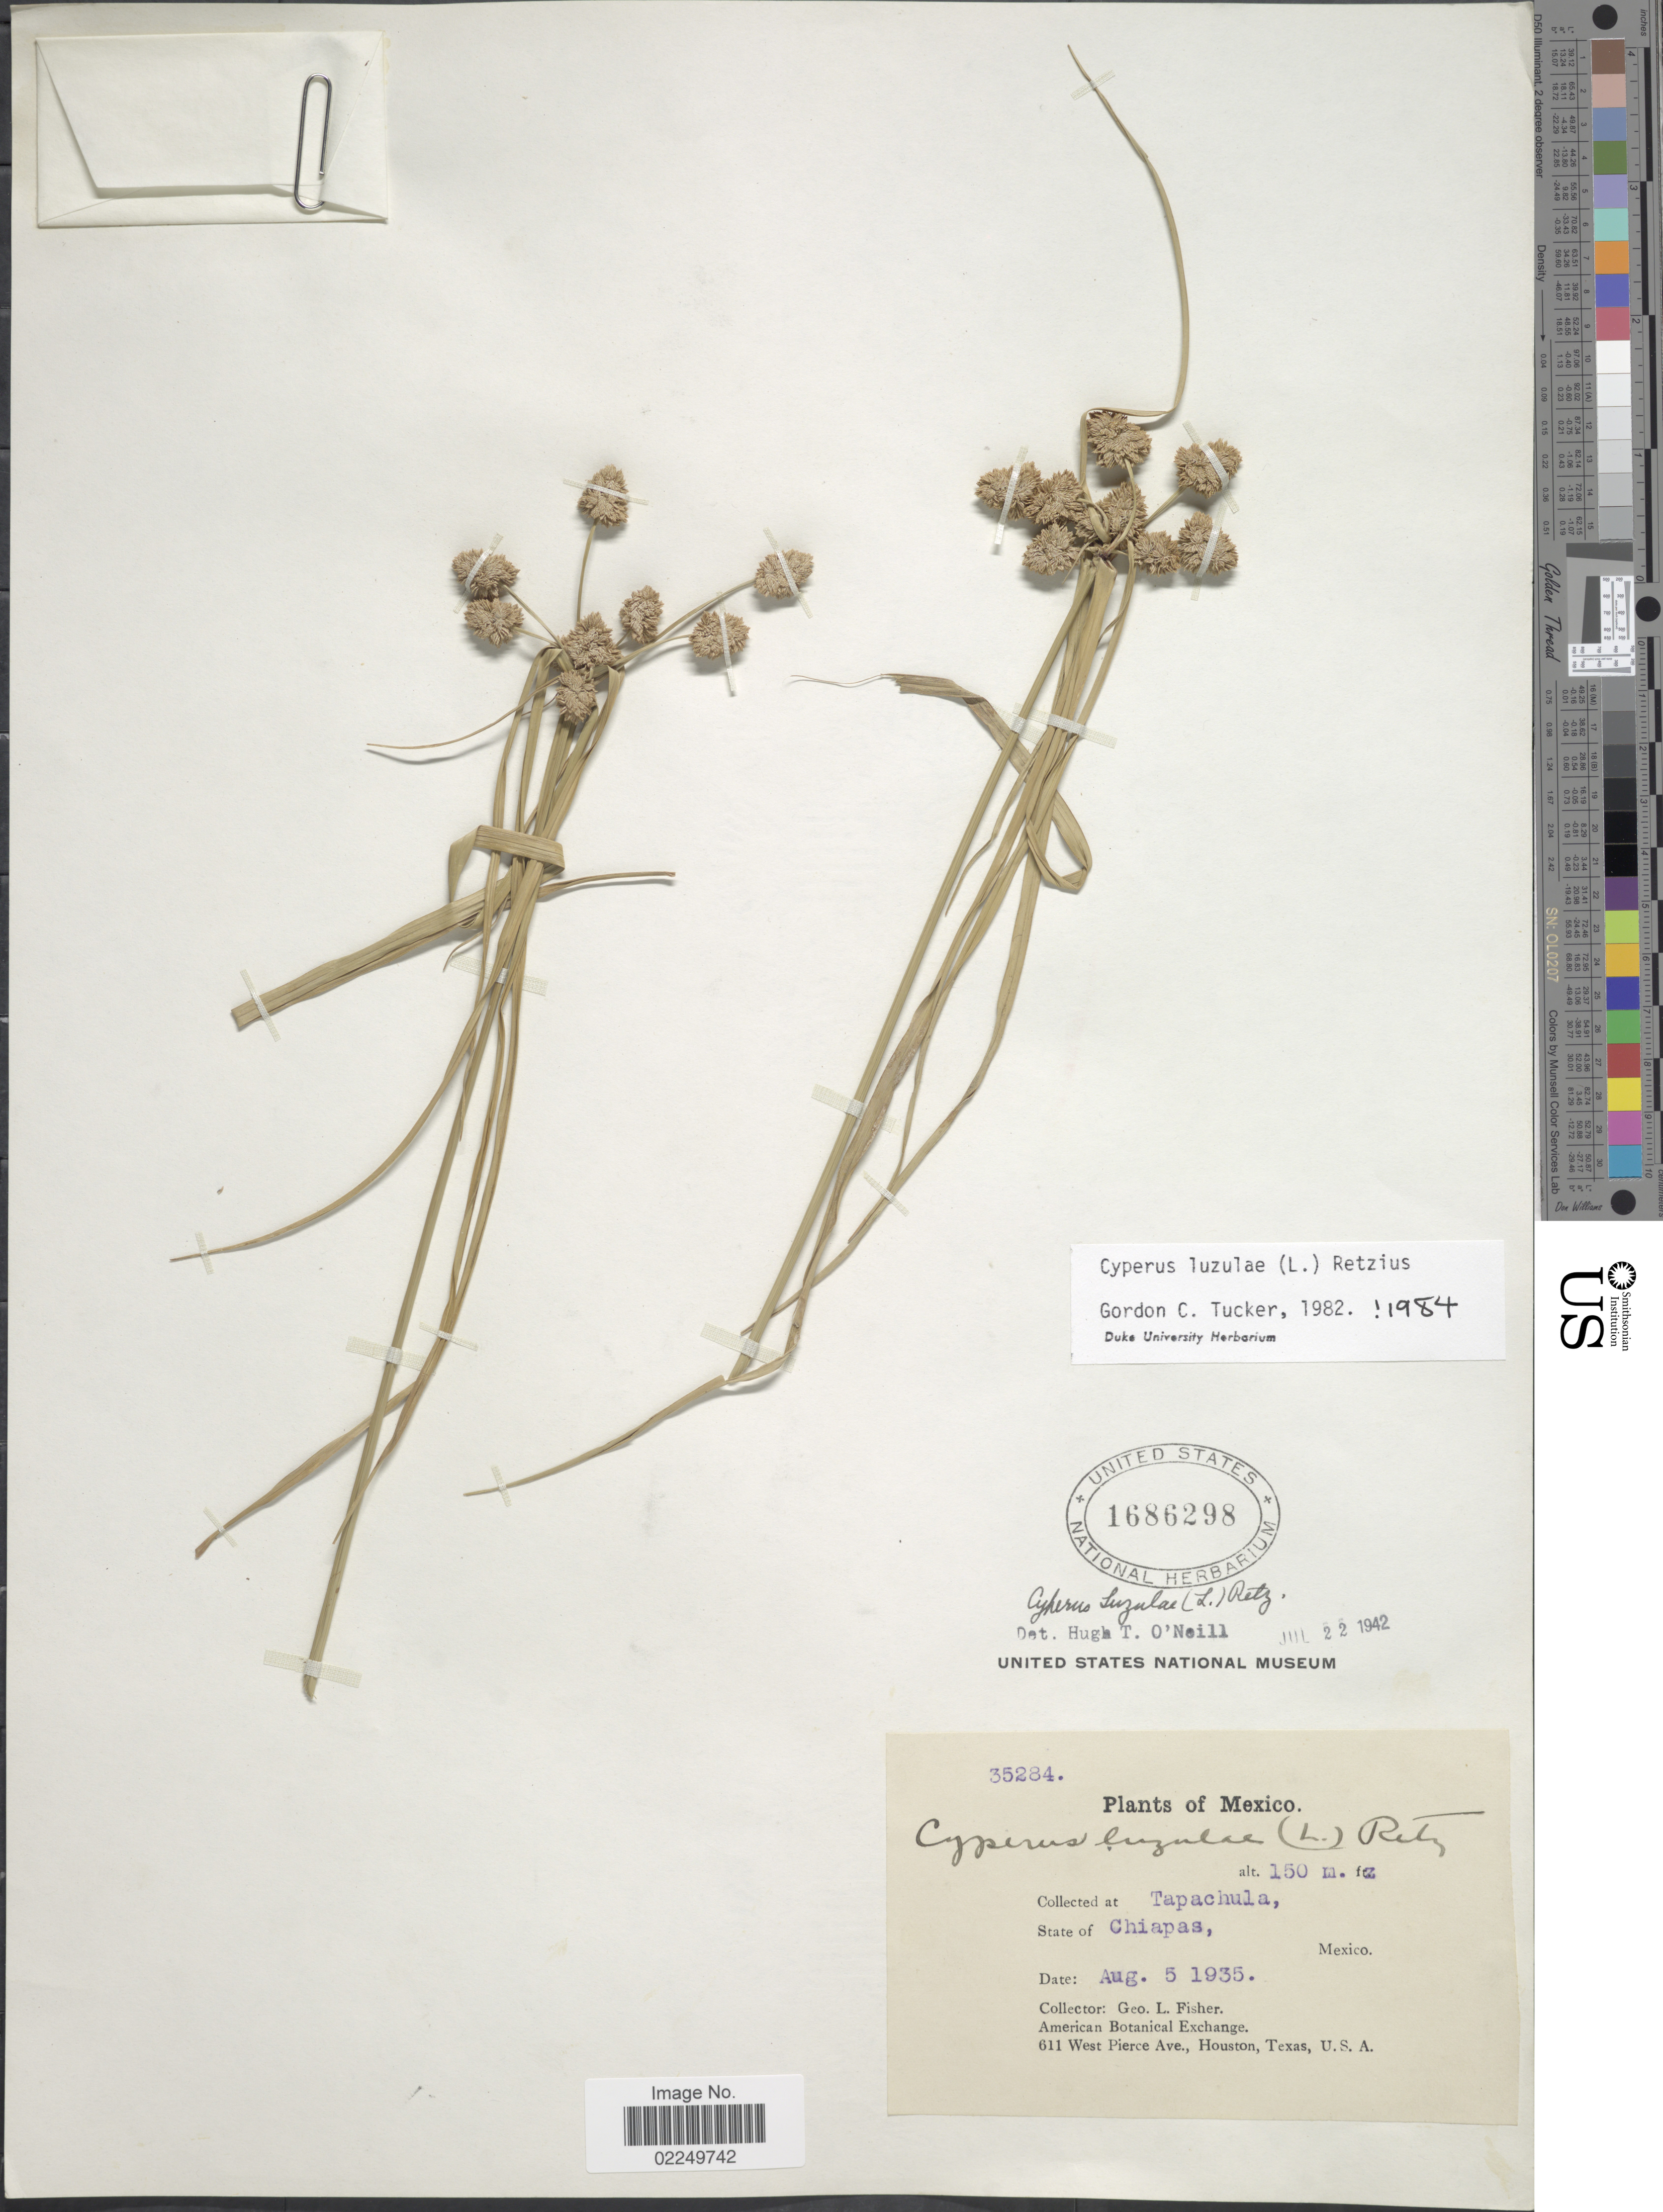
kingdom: Plantae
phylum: Tracheophyta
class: Liliopsida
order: Poales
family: Cyperaceae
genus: Cyperus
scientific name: Cyperus luzulae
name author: (L.) Rottb. ex Retz.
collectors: G. L. Fisher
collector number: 35284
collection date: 1935-08-05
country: Mexico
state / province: Chiapas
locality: Tapachula, State of Chiapas, Mexico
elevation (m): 150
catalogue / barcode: US 1686298